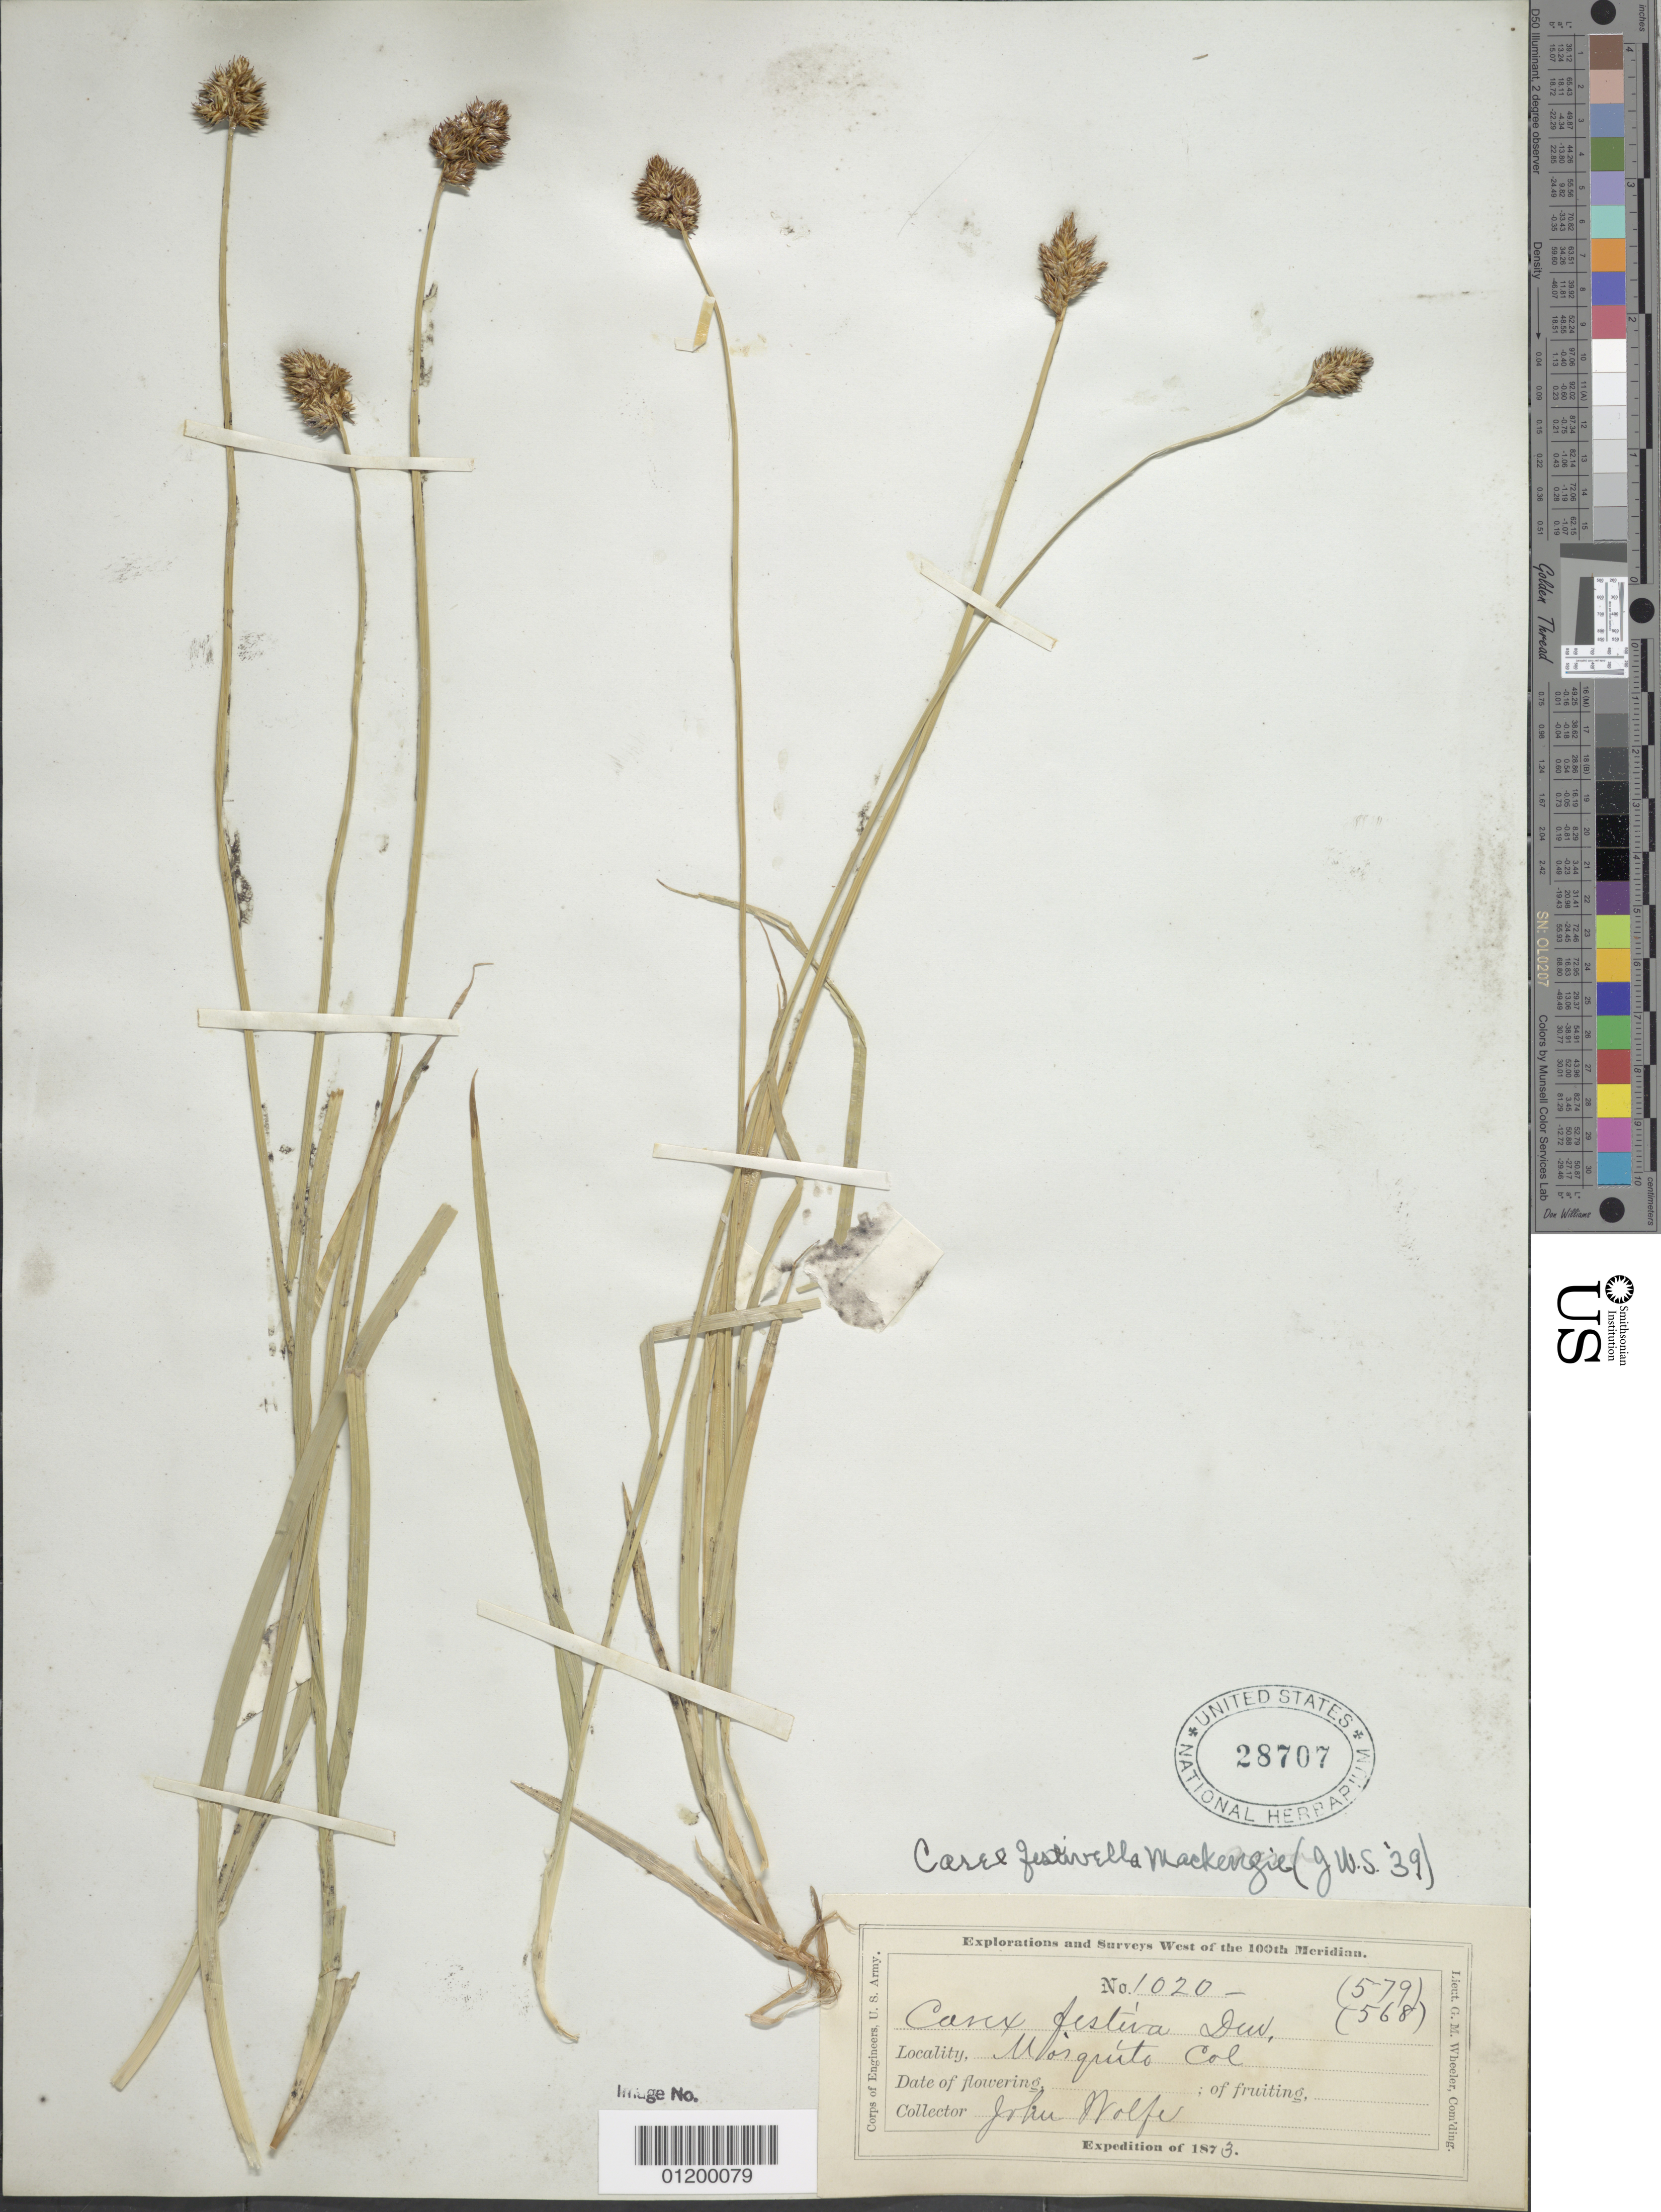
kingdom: Plantae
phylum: Tracheophyta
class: Liliopsida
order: Poales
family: Cyperaceae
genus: Carex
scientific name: Carex microptera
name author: Mack.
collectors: J. Wolf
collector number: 1020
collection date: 1873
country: United States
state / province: Colorado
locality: Mosquito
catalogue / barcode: US 28707